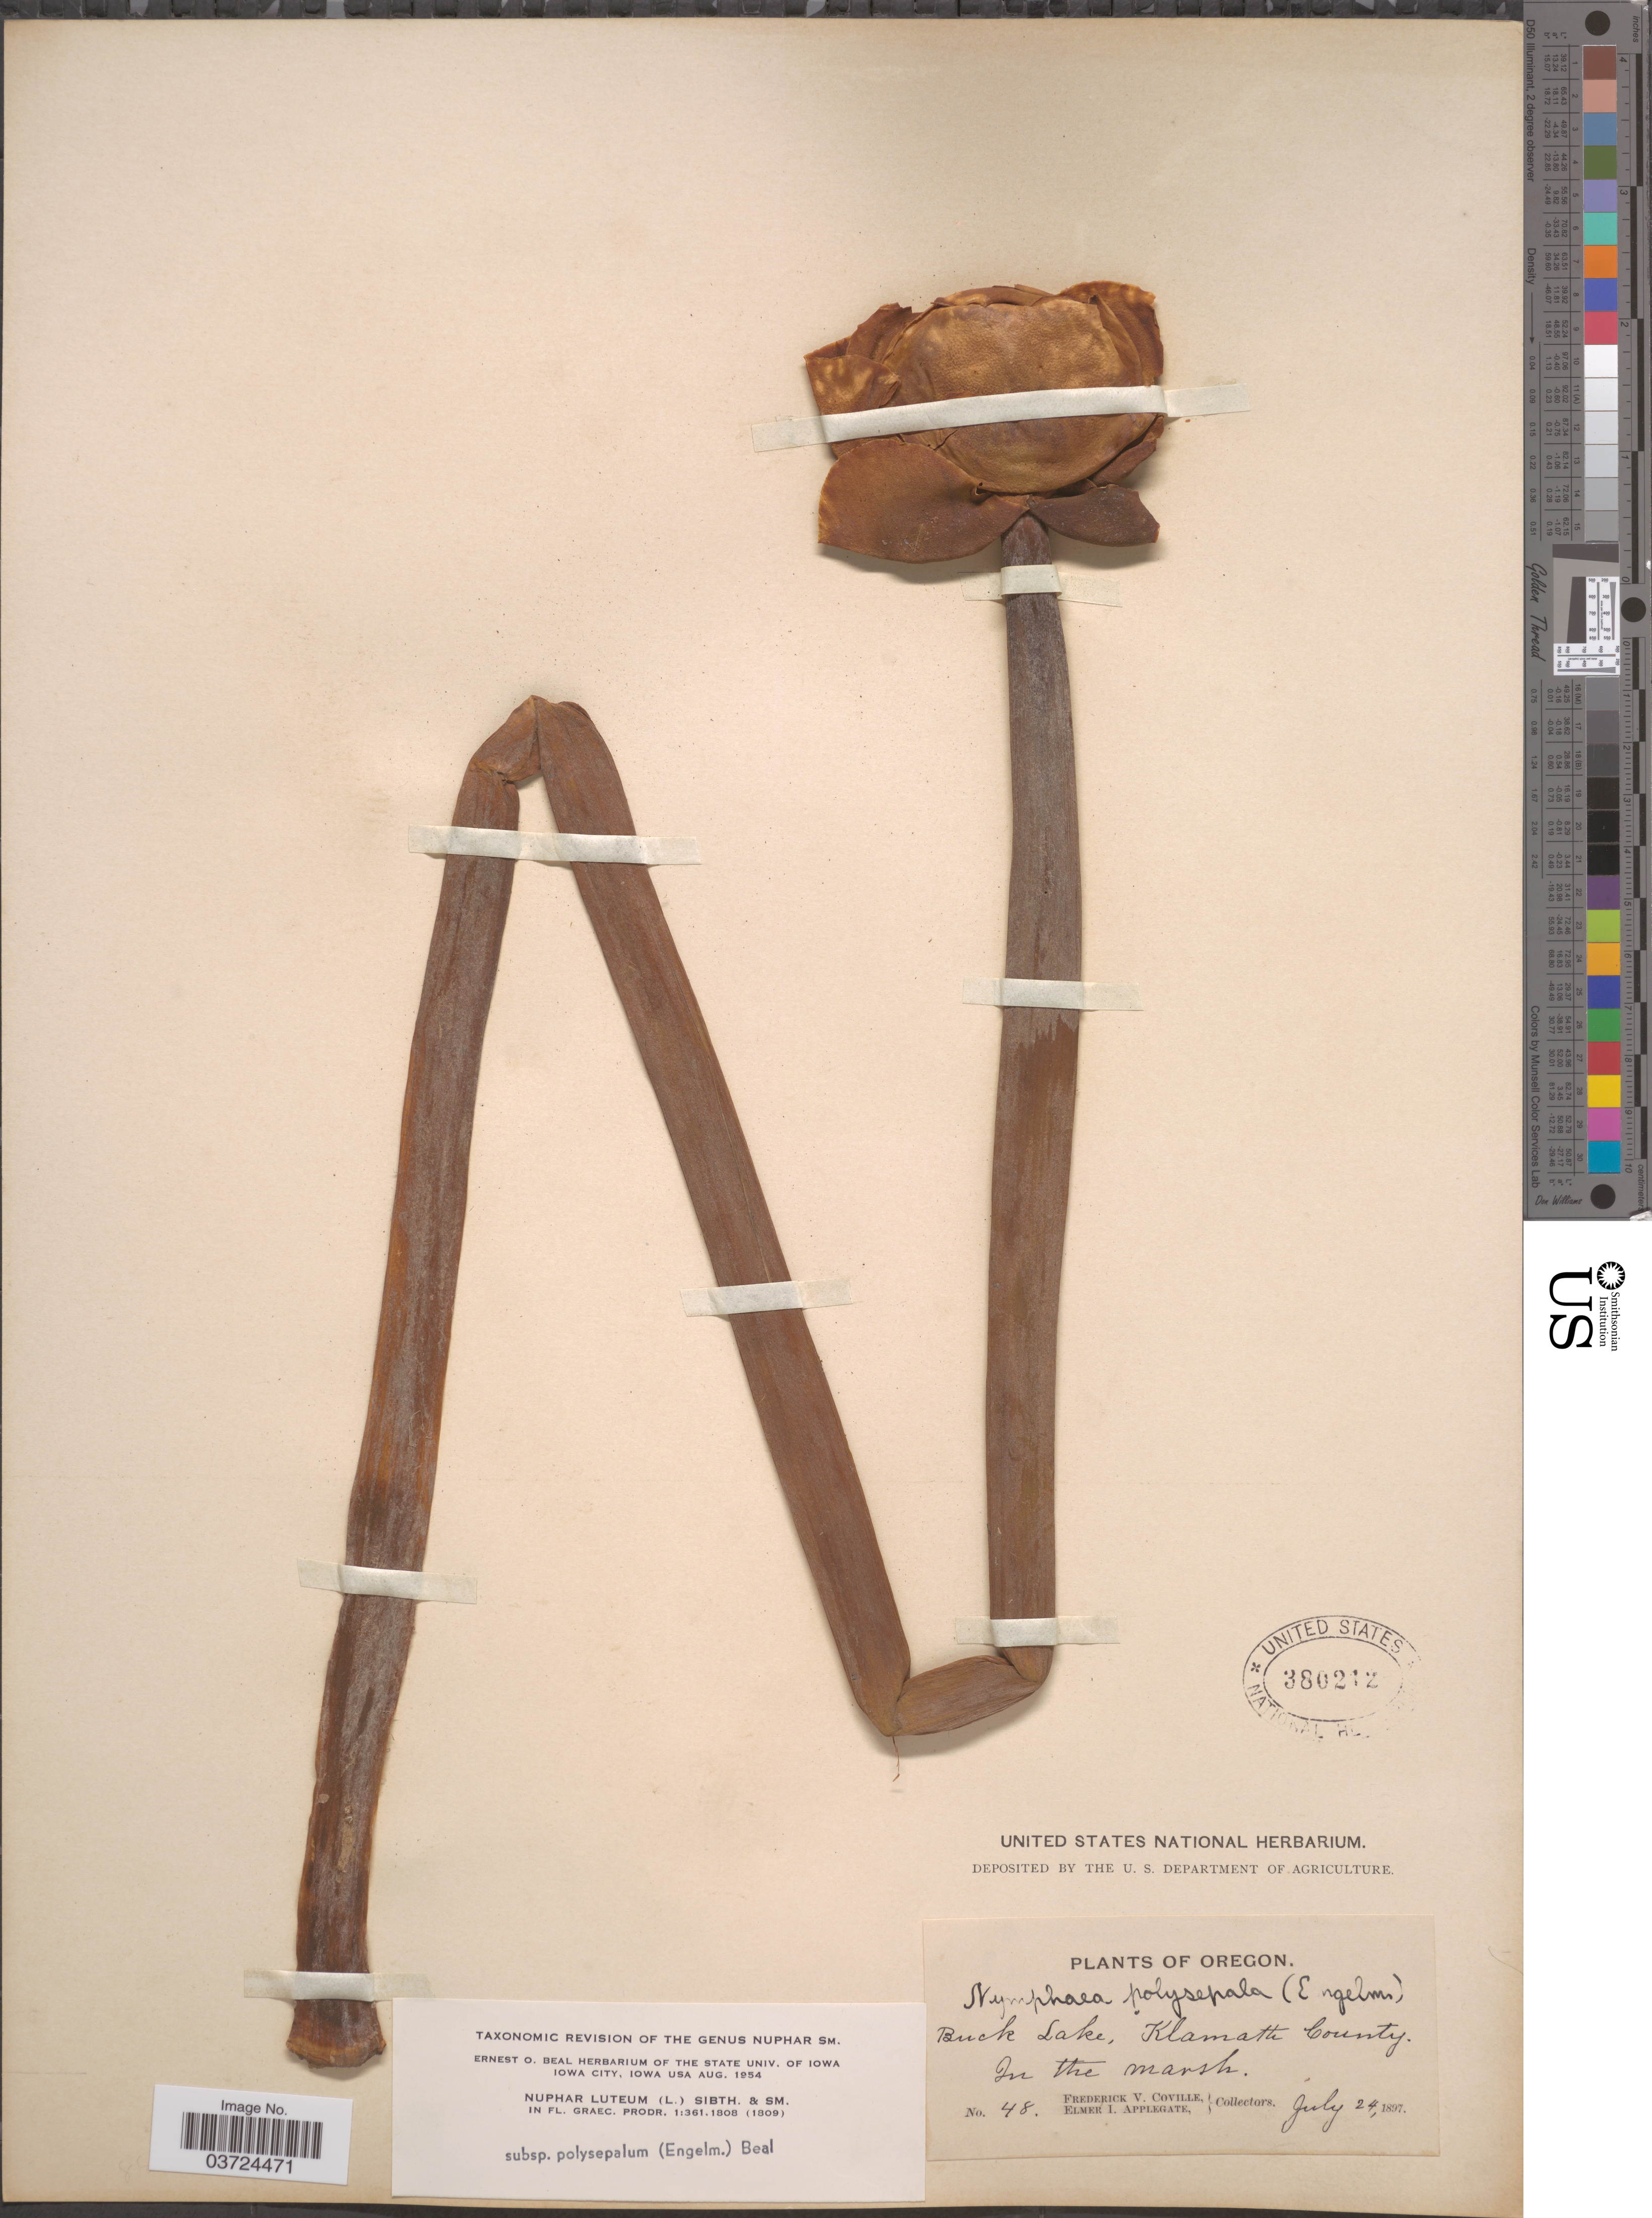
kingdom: Plantae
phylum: Tracheophyta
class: Magnoliopsida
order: Nymphaeales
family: Nymphaeaceae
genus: Nuphar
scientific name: Nuphar polysepala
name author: Englem.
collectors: F. V. Coville & E. I. Applegate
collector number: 48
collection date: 1897-07-24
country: United States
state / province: Oregon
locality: Buck Lake, Klamath County. In the marsh.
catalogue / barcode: US 380212